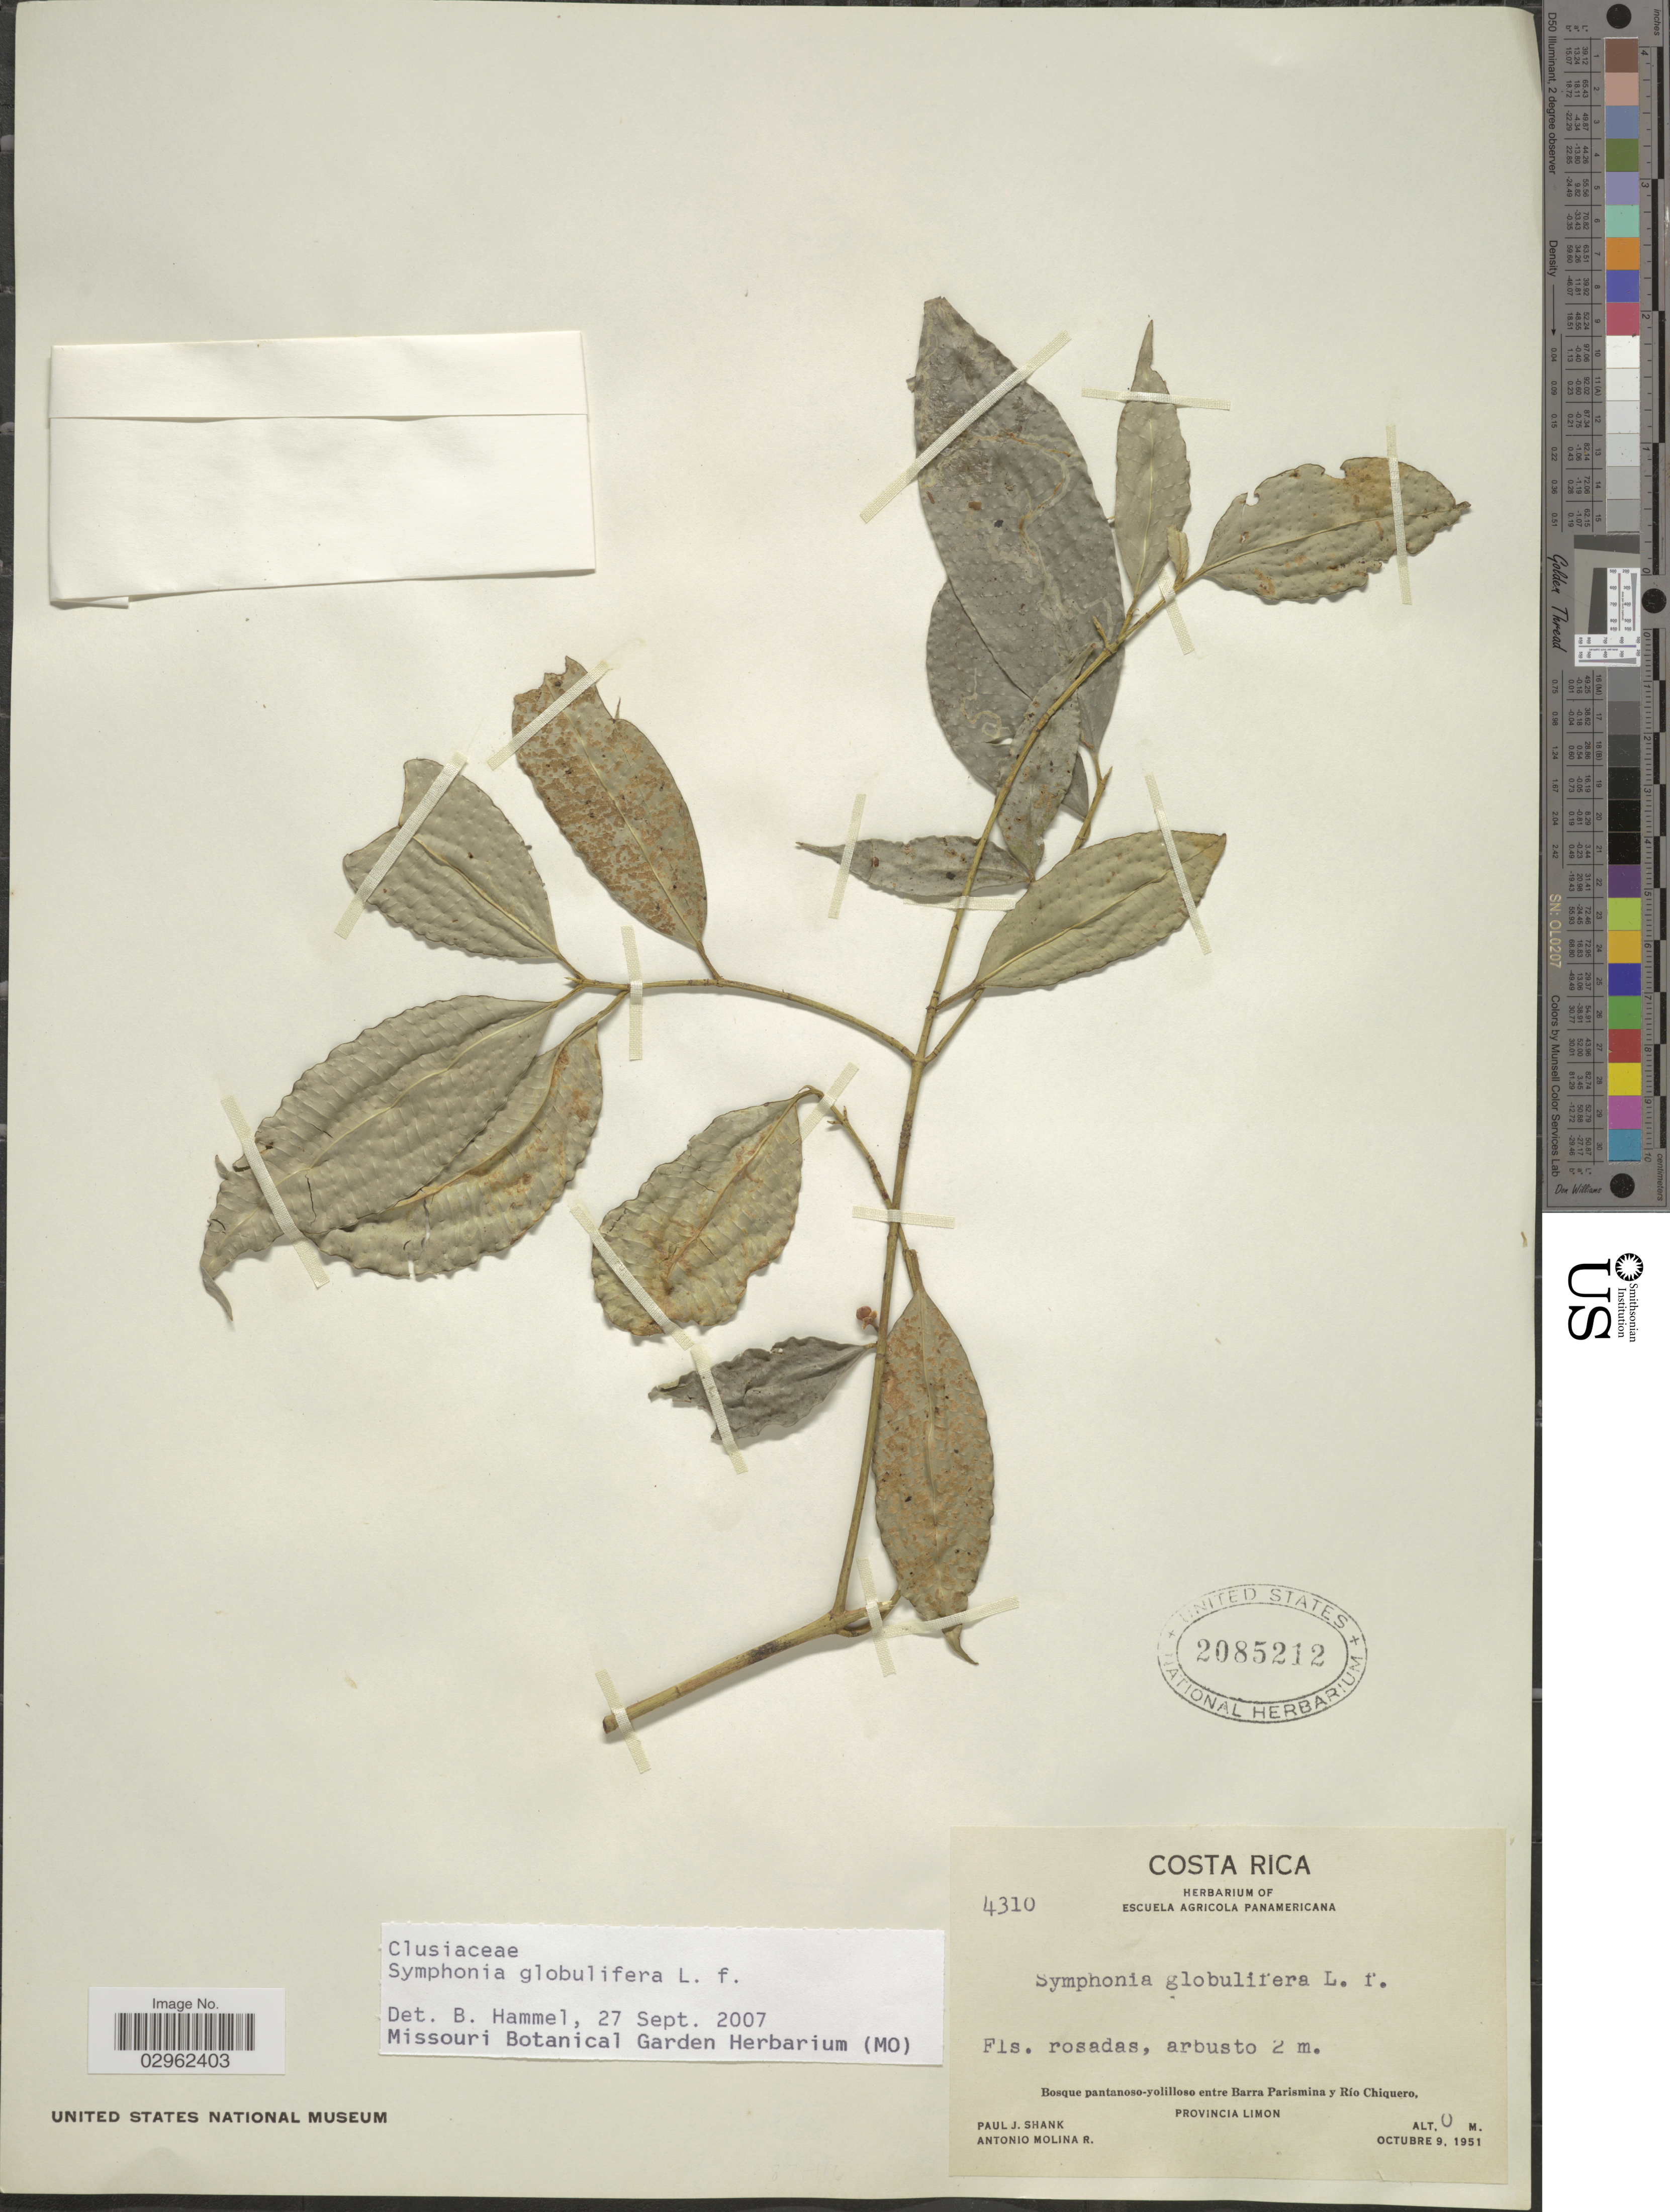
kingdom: Plantae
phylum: Tracheophyta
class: Magnoliopsida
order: Malpighiales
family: Clusiaceae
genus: Symphonia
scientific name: Symphonia globulifera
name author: L. f.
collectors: P. J. Shank & A. Molina R.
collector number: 4310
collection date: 1951-10-09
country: Costa Rica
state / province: Limón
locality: Bosque pantanoso-yolilloso entre Barra Parismina y Río Chiquero, Provincia Limon.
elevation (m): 0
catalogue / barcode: US 2085212